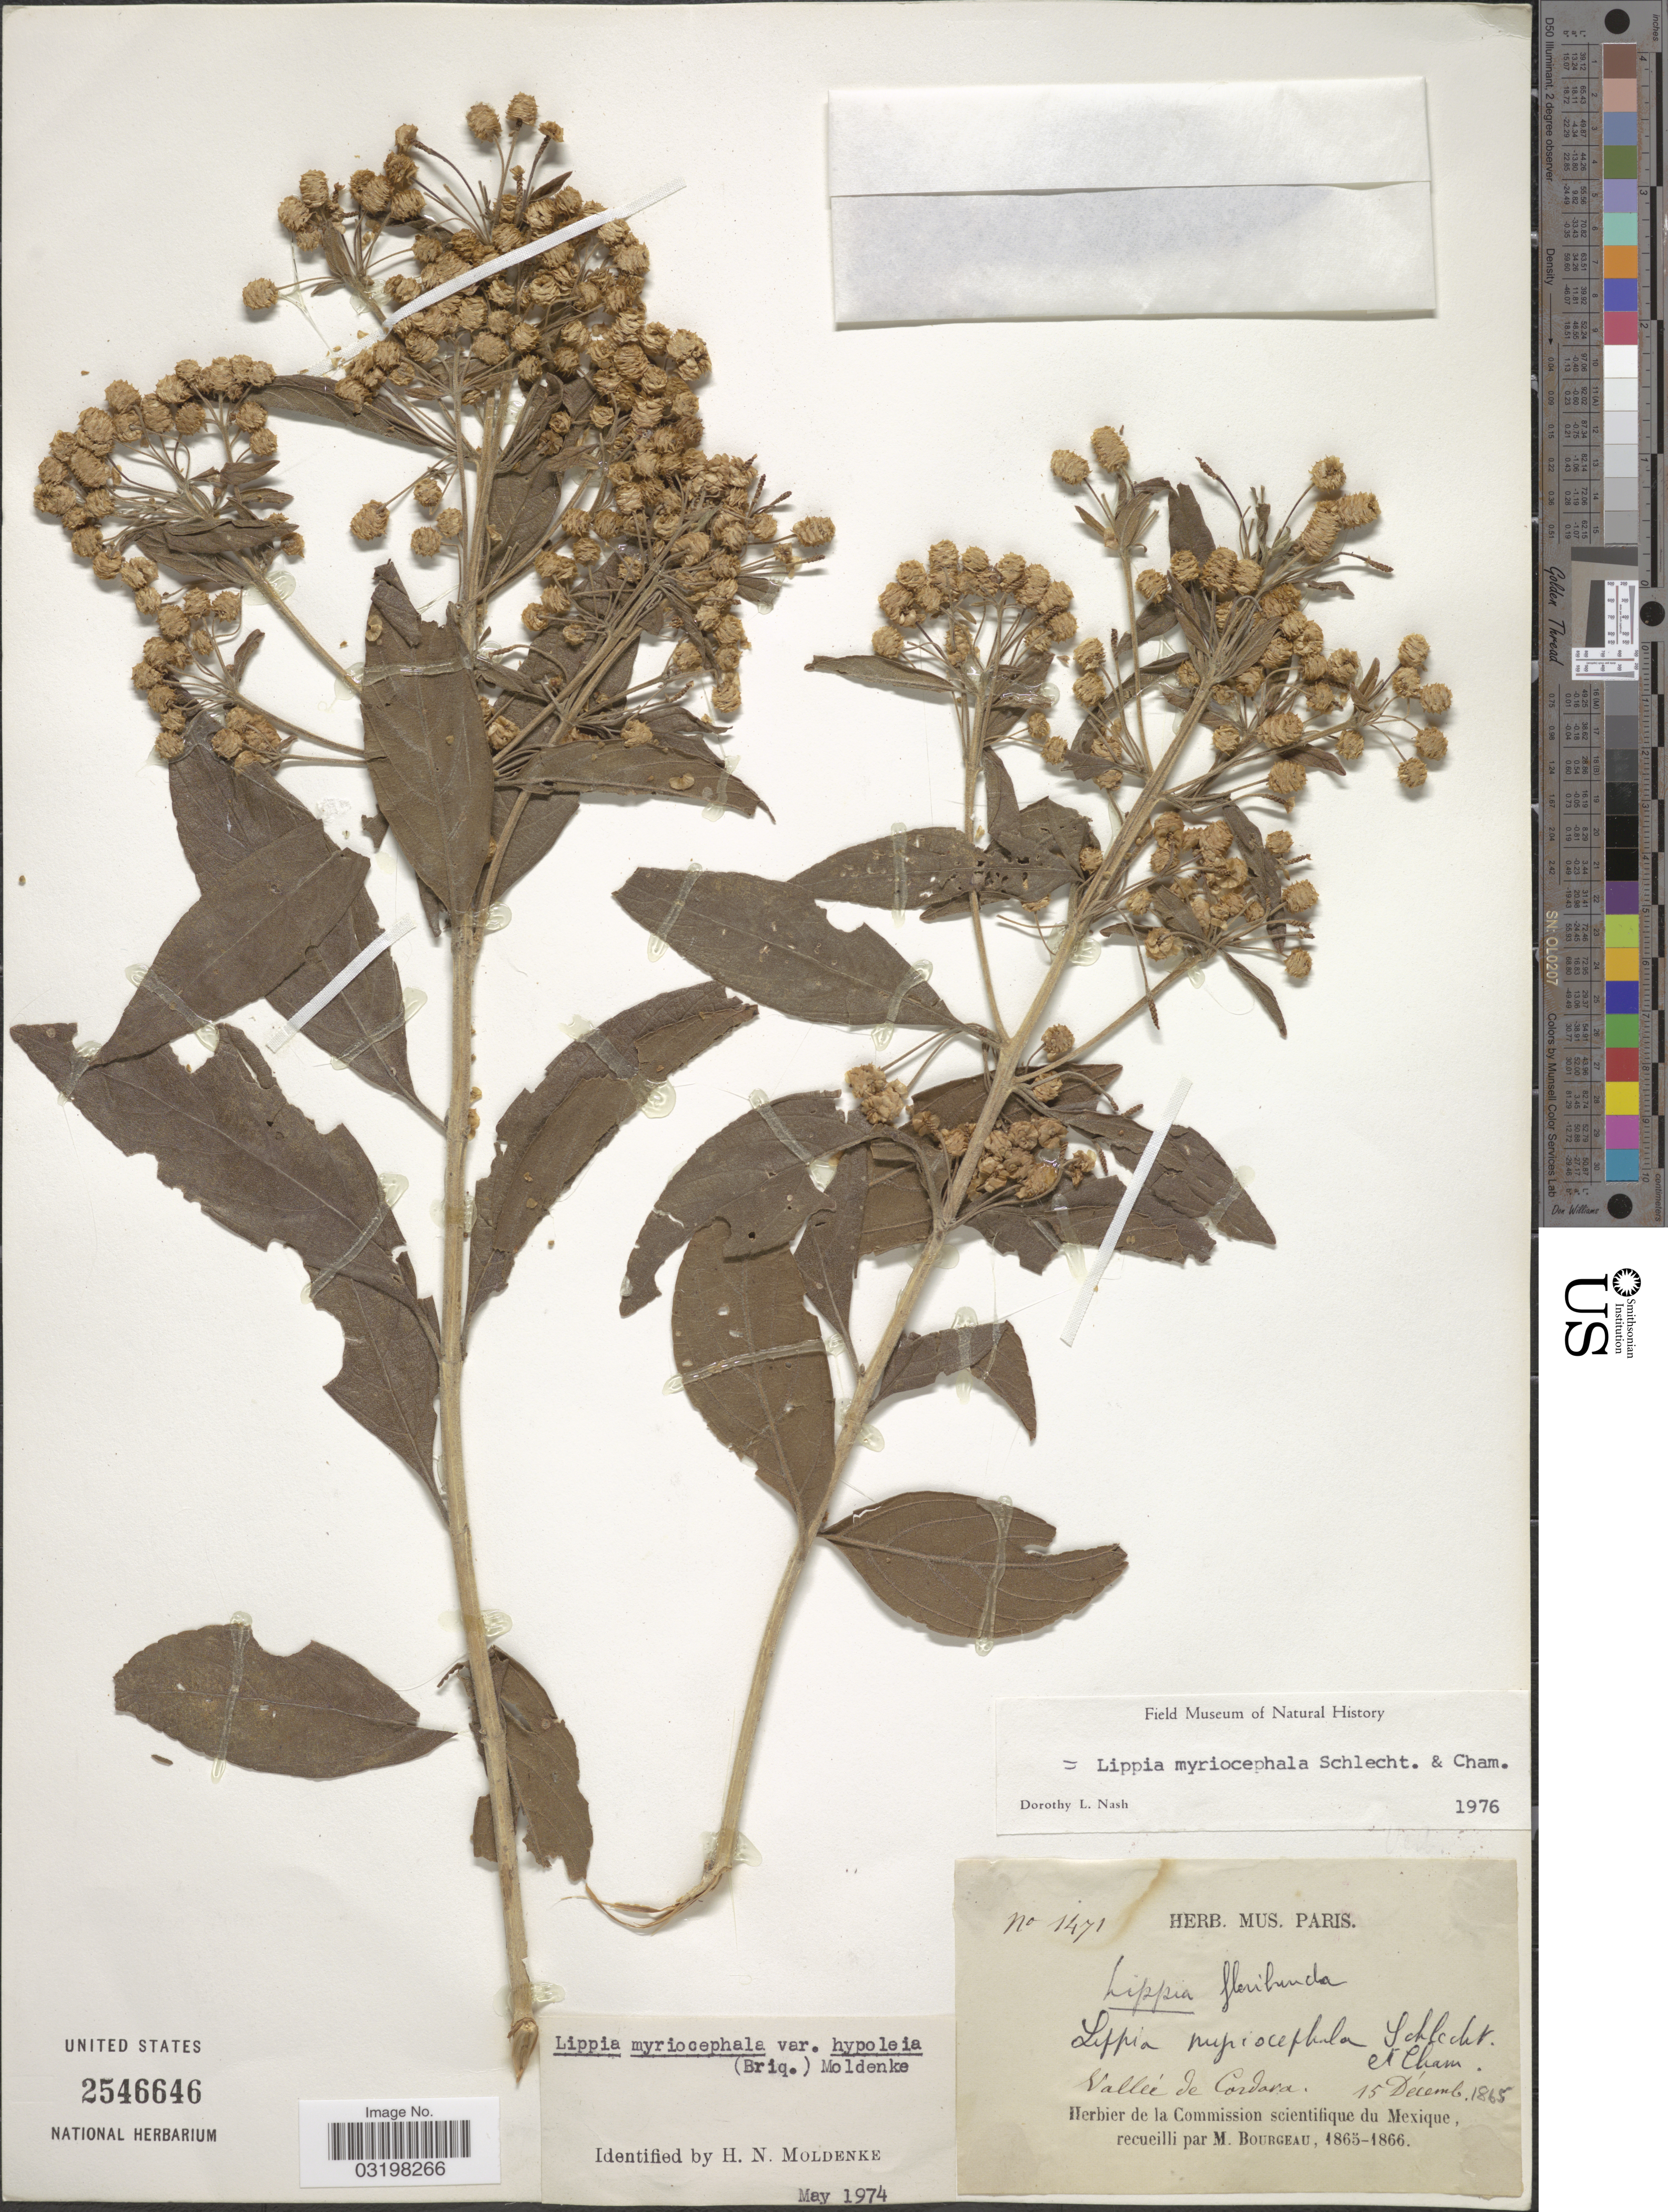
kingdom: Plantae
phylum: Tracheophyta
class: Magnoliopsida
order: Lamiales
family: Verbenaceae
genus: Lippia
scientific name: Lippia myriocephala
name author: Schltdl. & Cham.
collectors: M. Bourgeau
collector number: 1471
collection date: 1865-12-15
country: Mexico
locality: Vallé de Cordova.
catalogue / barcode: US 2546646